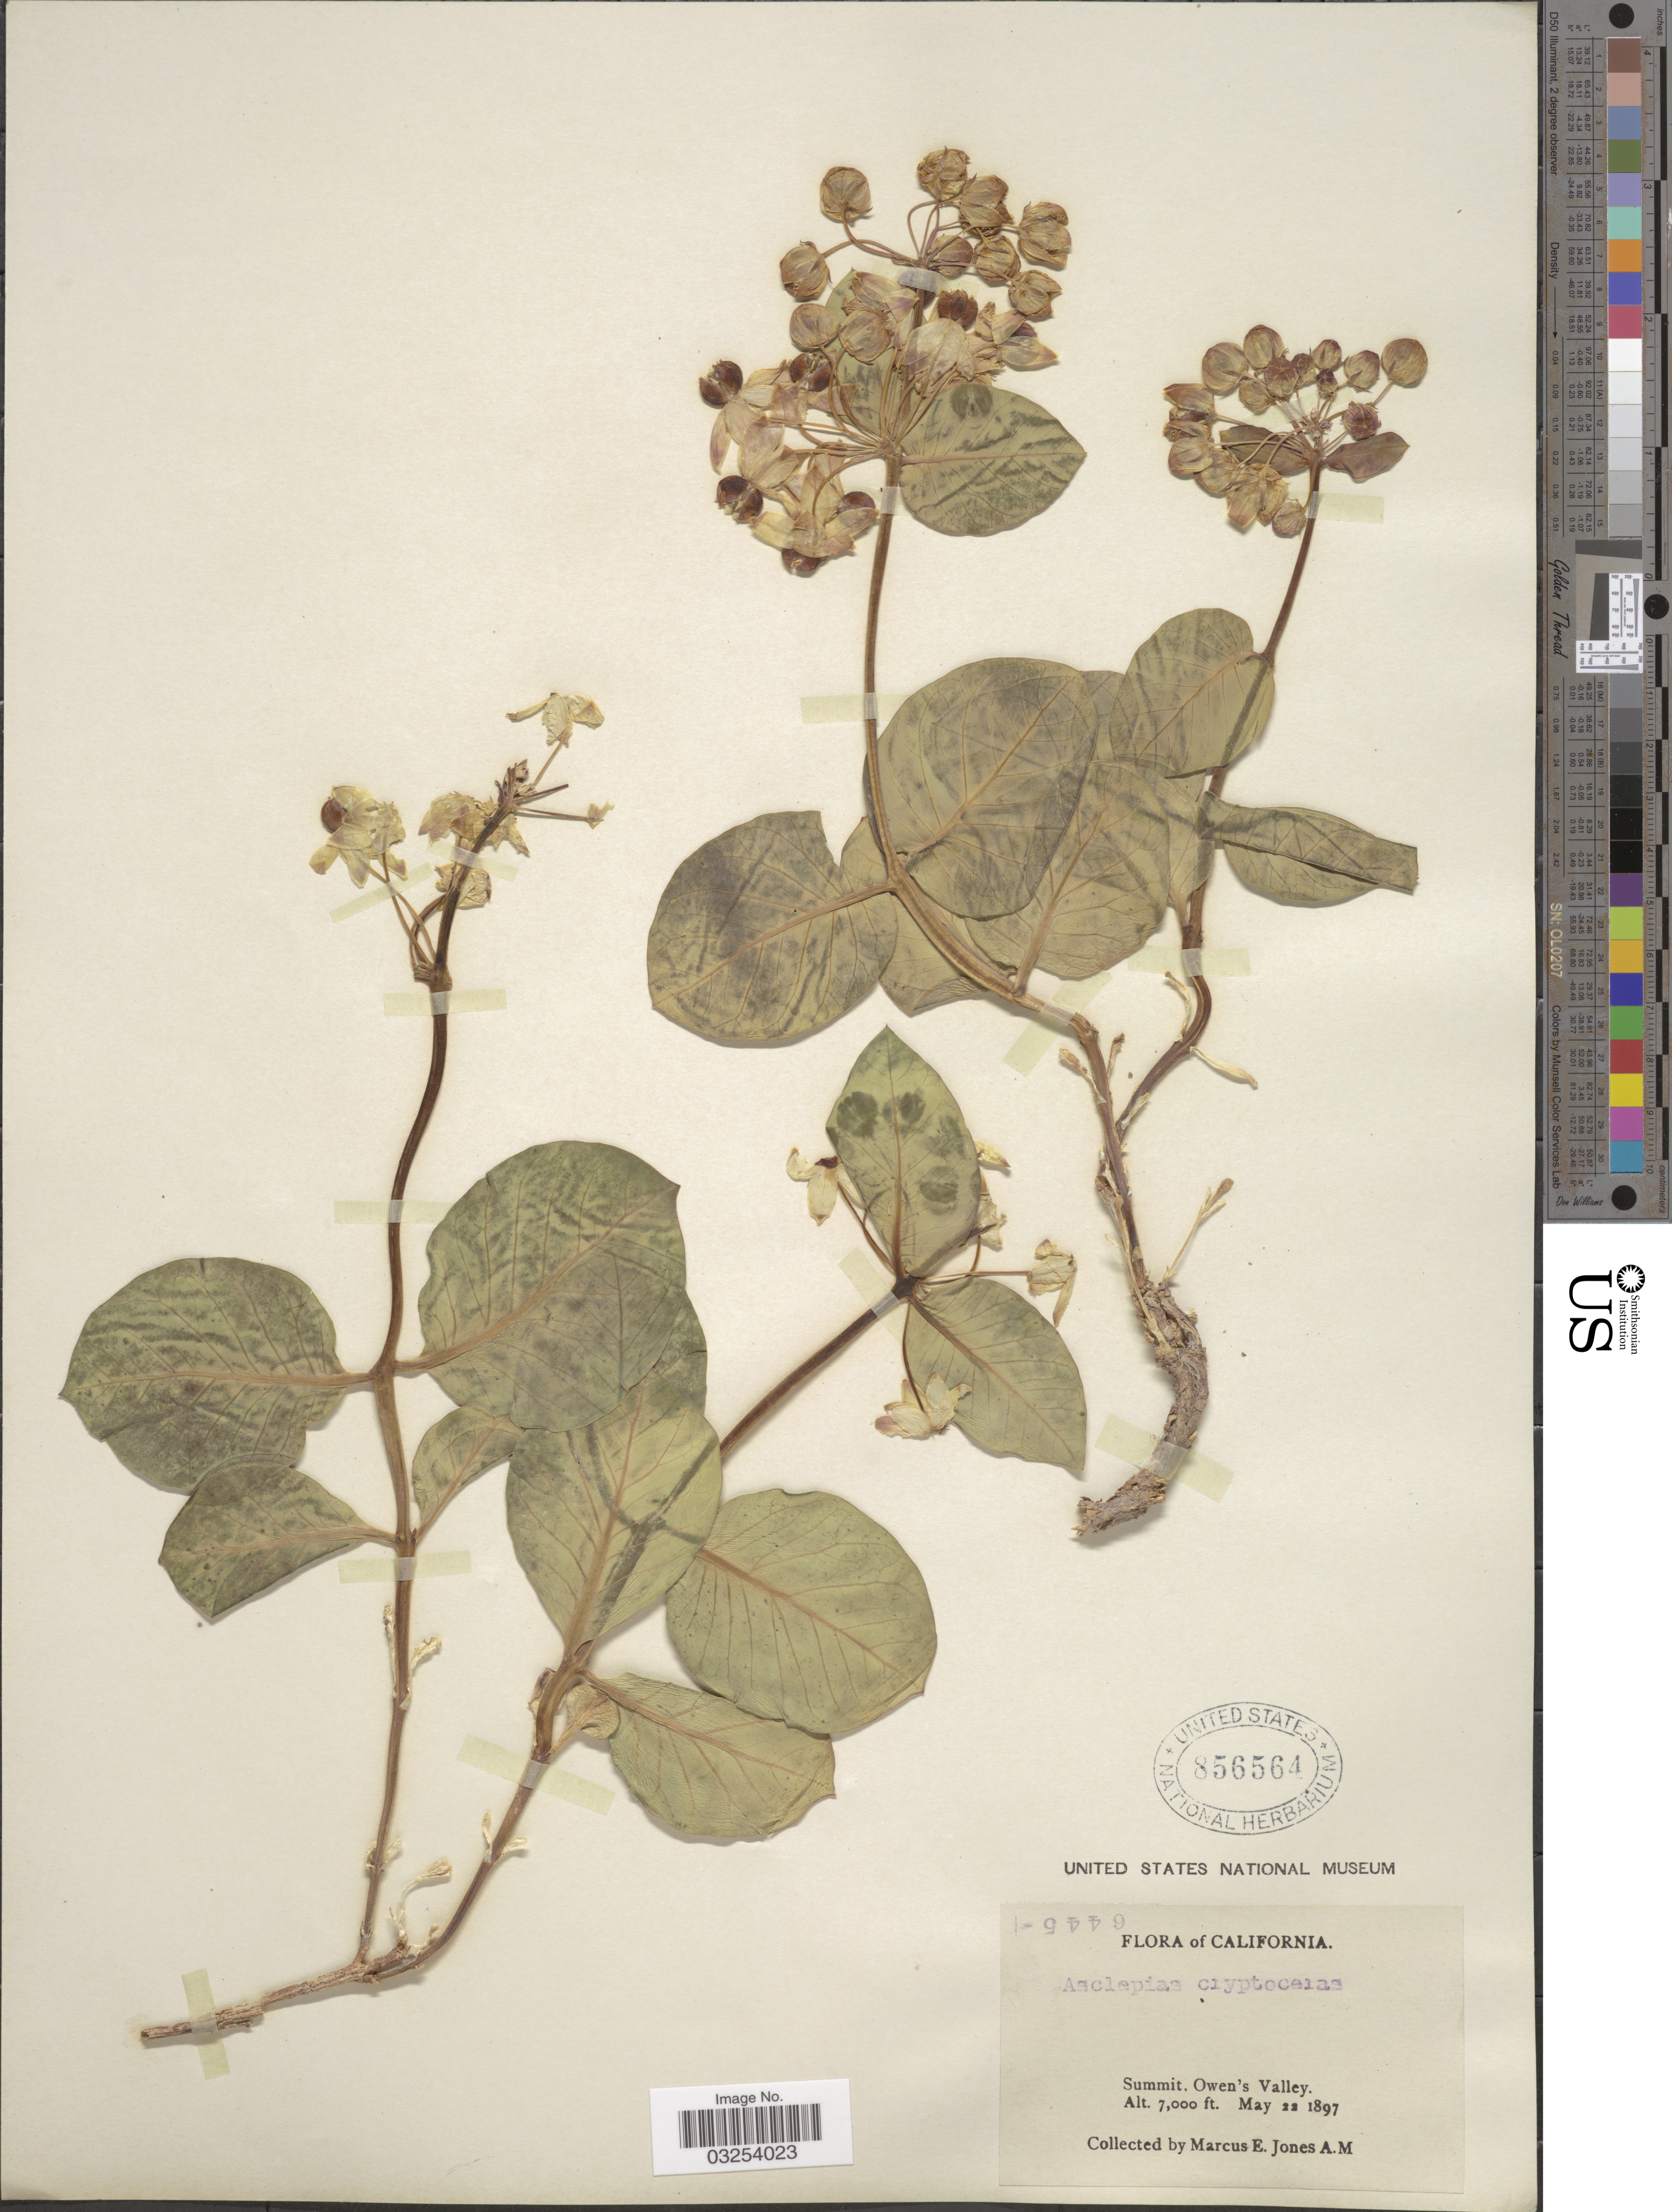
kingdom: Plantae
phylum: Tracheophyta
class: Magnoliopsida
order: Gentianales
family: Apocynaceae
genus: Asclepias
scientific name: Asclepias cryptoceras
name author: S. Watson in C. King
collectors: M. E. Jones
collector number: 6445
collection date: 1897-05-22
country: United States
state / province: California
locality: Summit, Owen's Valley.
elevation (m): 2134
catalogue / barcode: US 856564